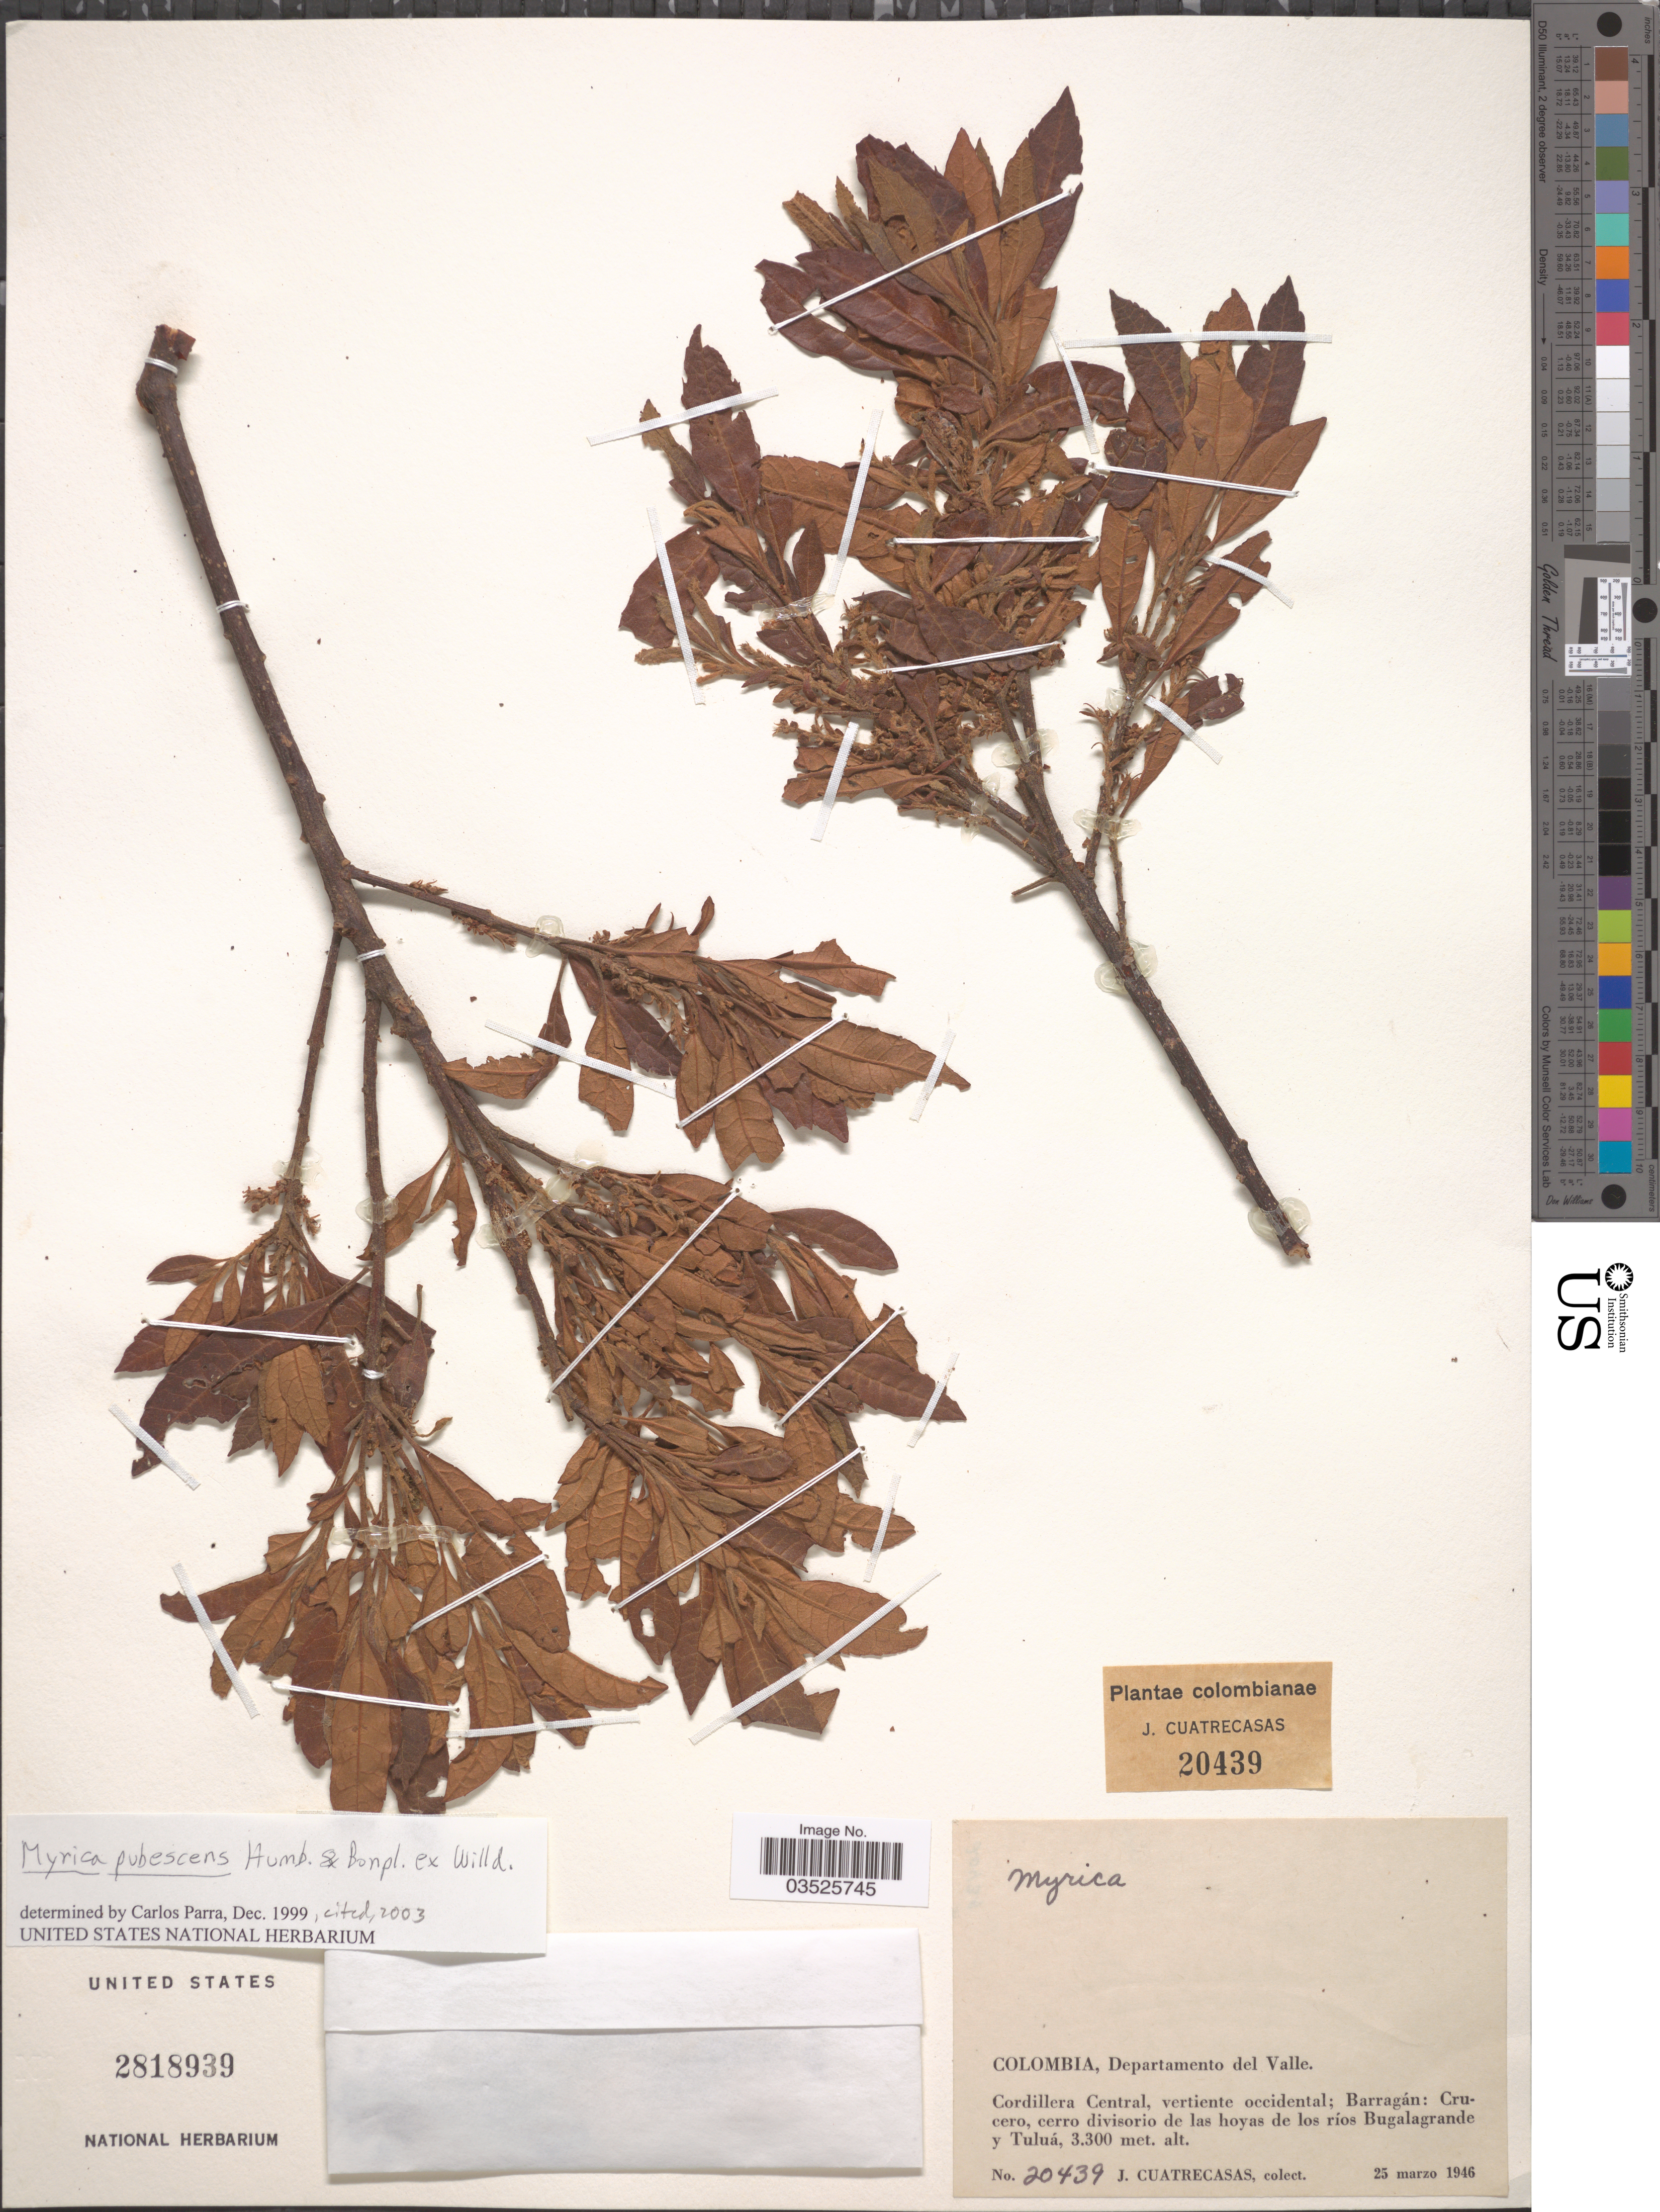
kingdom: Plantae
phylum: Tracheophyta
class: Magnoliopsida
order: Fagales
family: Myricaceae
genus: Myrica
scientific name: Myrica pubescens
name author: Humb. & Bonpl. ex Willd.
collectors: J. Cuatrecasas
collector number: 20439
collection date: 1946-03-25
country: Colombia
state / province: Valle del Cauca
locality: Departamento del Valle. Cordillera Central, vertiente occidental; Barragán: Crucero, cerro divisorio de las hoyas de los ríos Bugalagrande y Tuluá.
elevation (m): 3300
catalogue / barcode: US 2818939